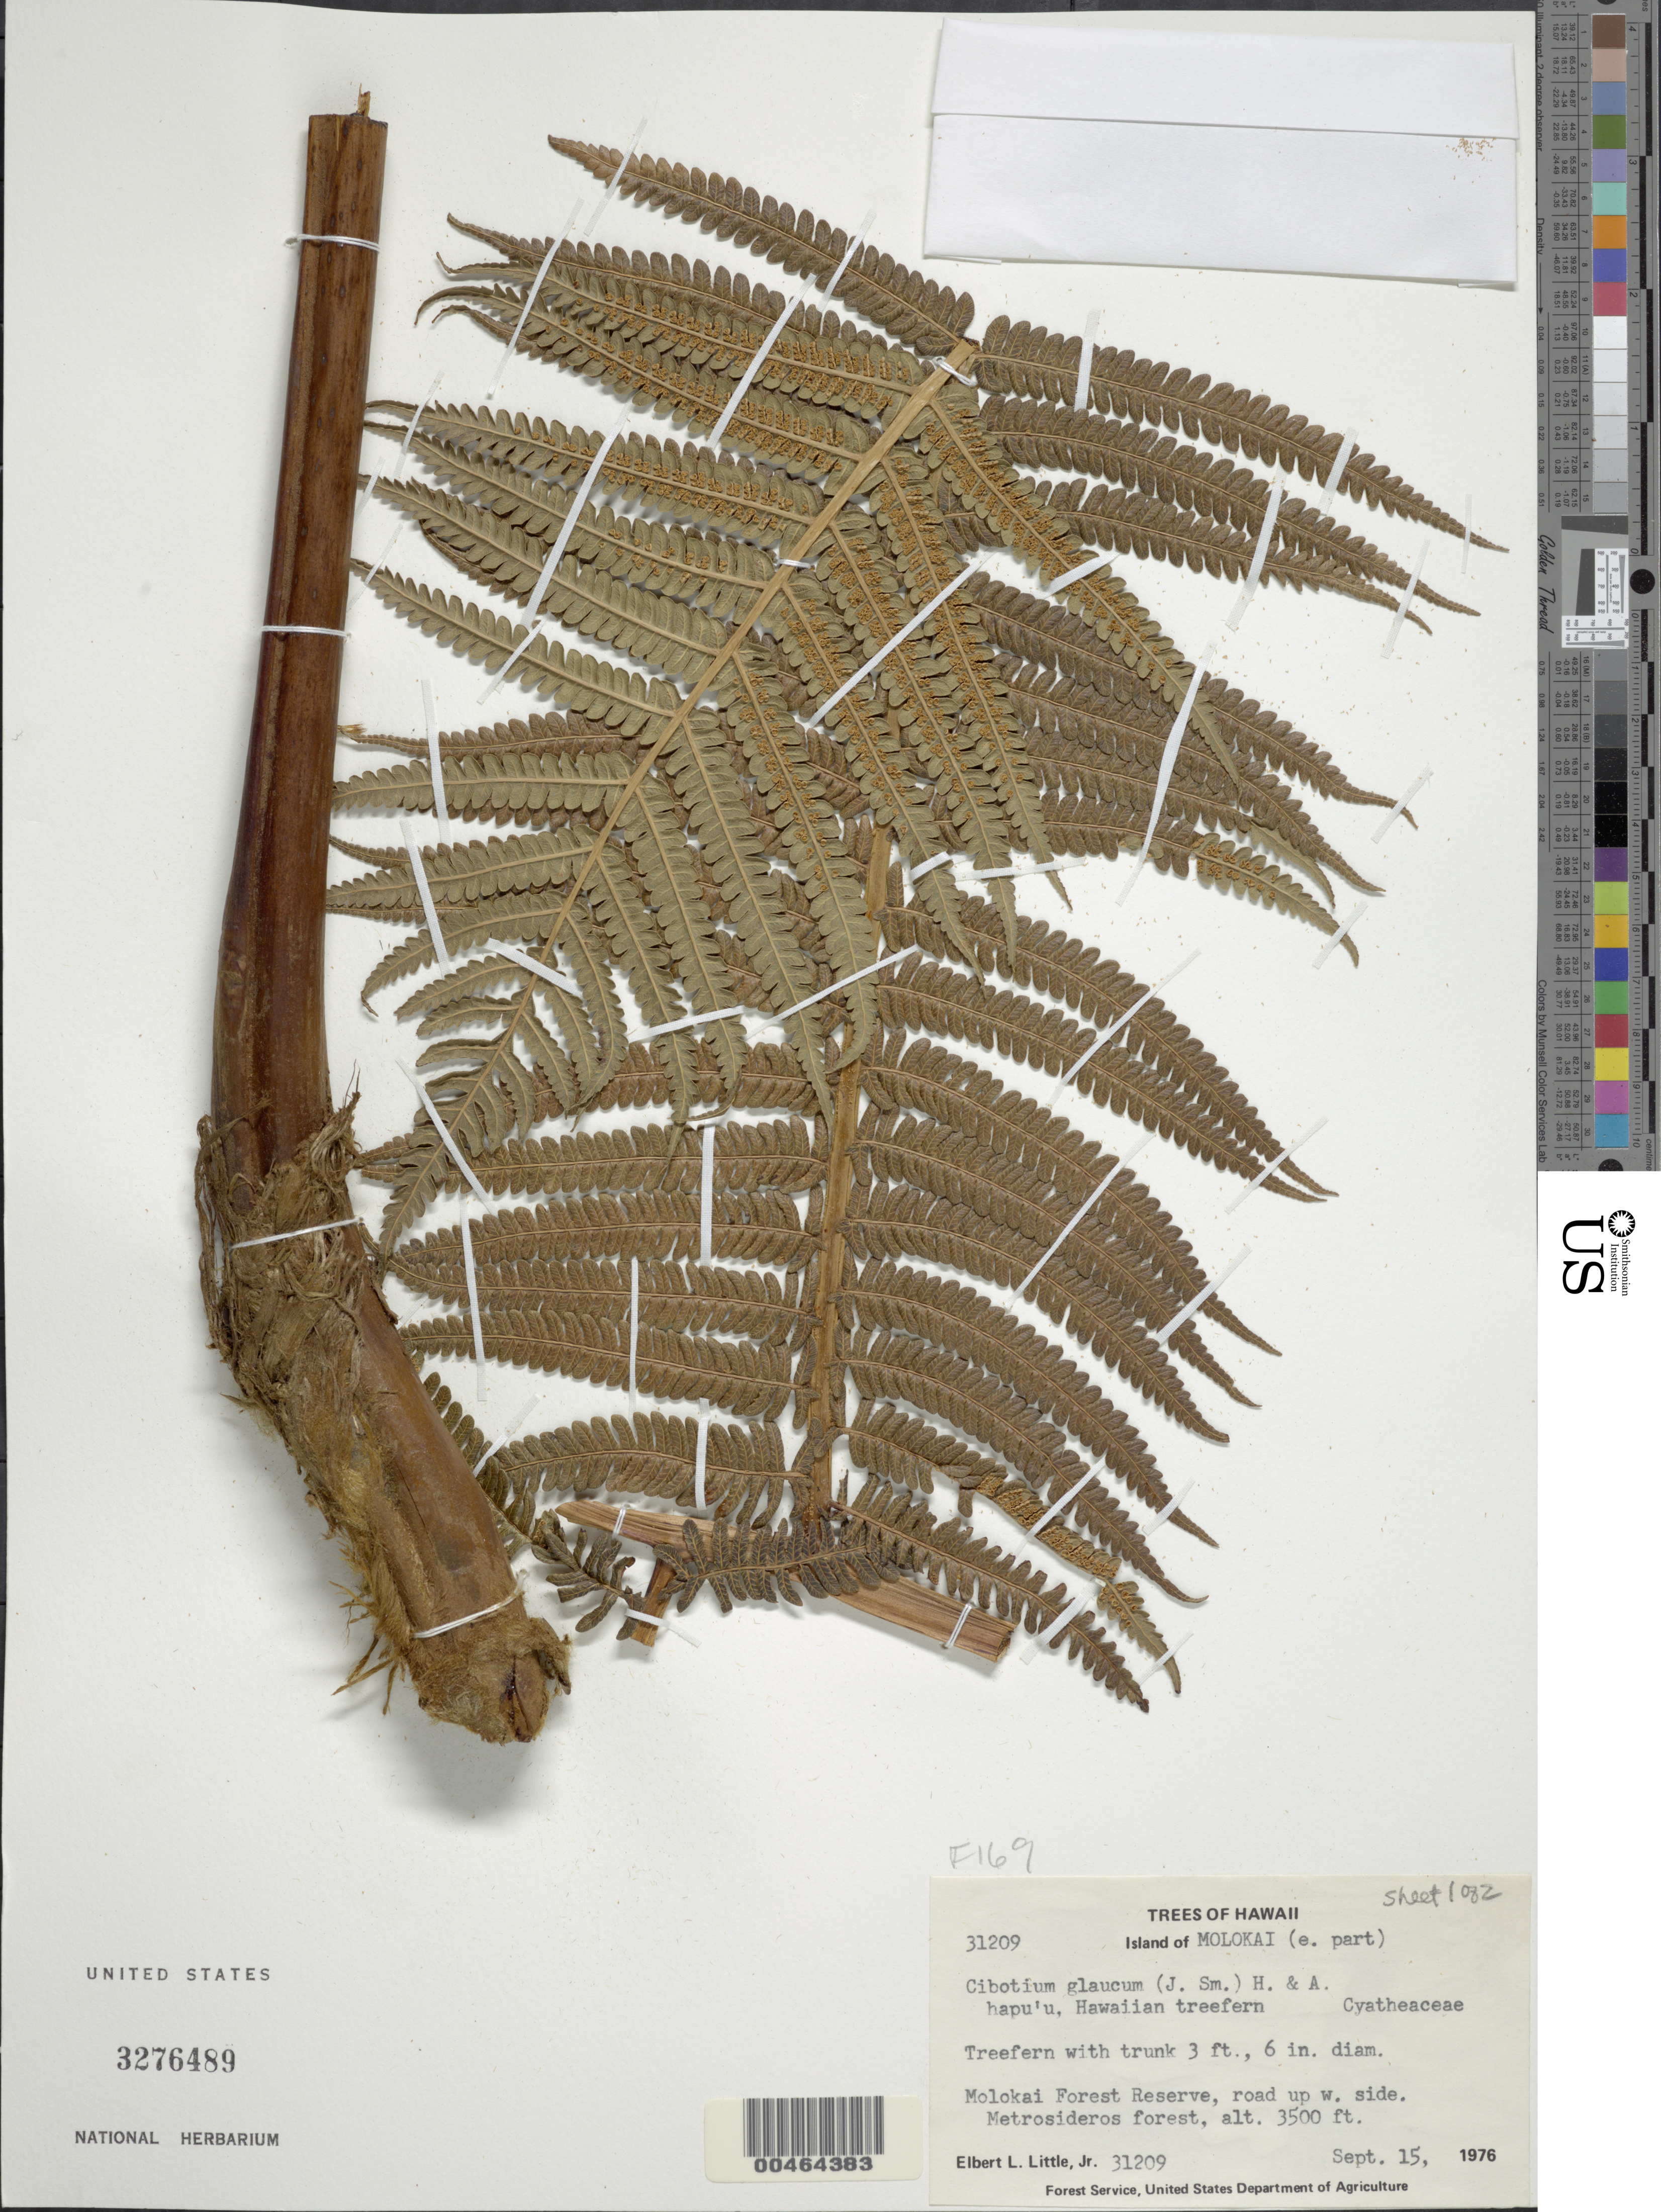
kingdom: Plantae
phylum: Tracheophyta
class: Polypodiopsida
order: Cyatheales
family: Cibotiaceae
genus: Cibotium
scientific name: Cibotium glaucum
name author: (Sm.) Hook. & Arn.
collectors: E. L. Little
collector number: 31209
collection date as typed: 15 Sep 1976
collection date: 1976-09-15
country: United States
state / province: Hawaii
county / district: Maui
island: Moloka'i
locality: E part of Molokai. Molokai Forest Reserve, road up W side.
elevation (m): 1067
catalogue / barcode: US 3276489